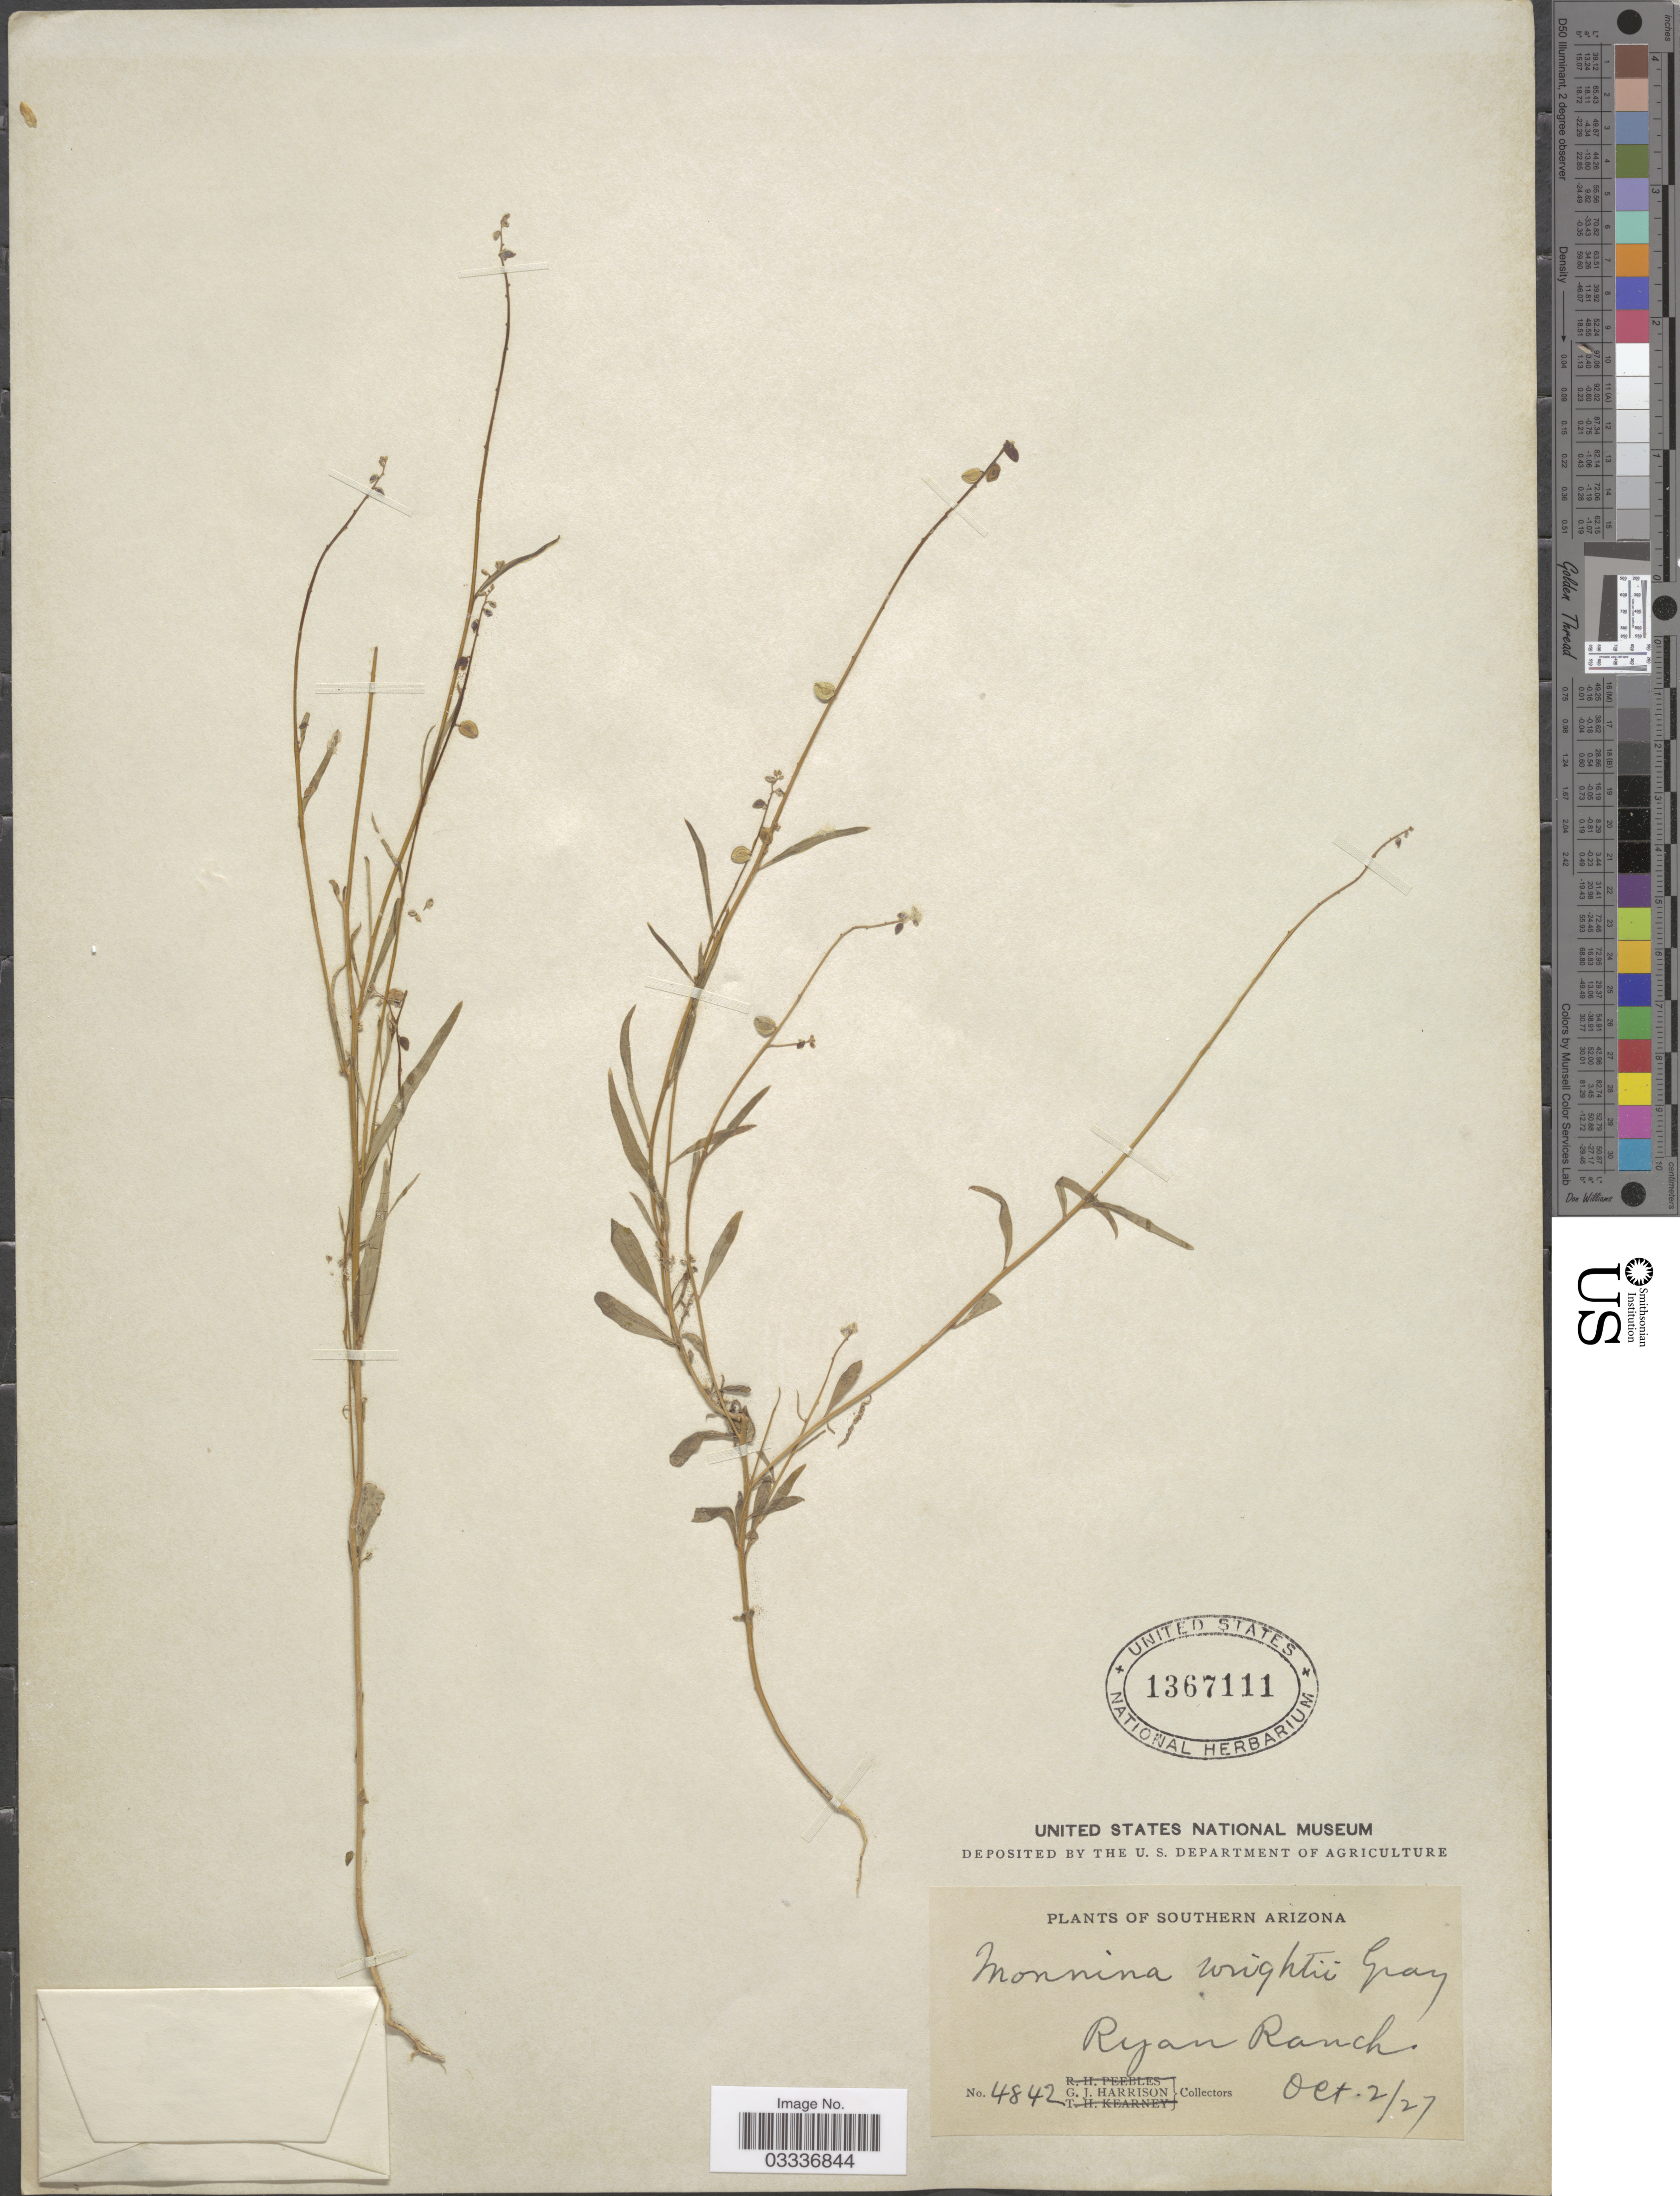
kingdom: Plantae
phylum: Tracheophyta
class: Magnoliopsida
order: Fabales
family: Polygalaceae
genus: Monnina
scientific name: Monnina wrightii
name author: A. Gray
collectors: G. J. Harrison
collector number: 4842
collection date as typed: Transcribed d/m/y: 2/10/27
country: United States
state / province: Arizona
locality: Southern Arizona. Ryan Ranch.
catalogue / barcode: US 1367111